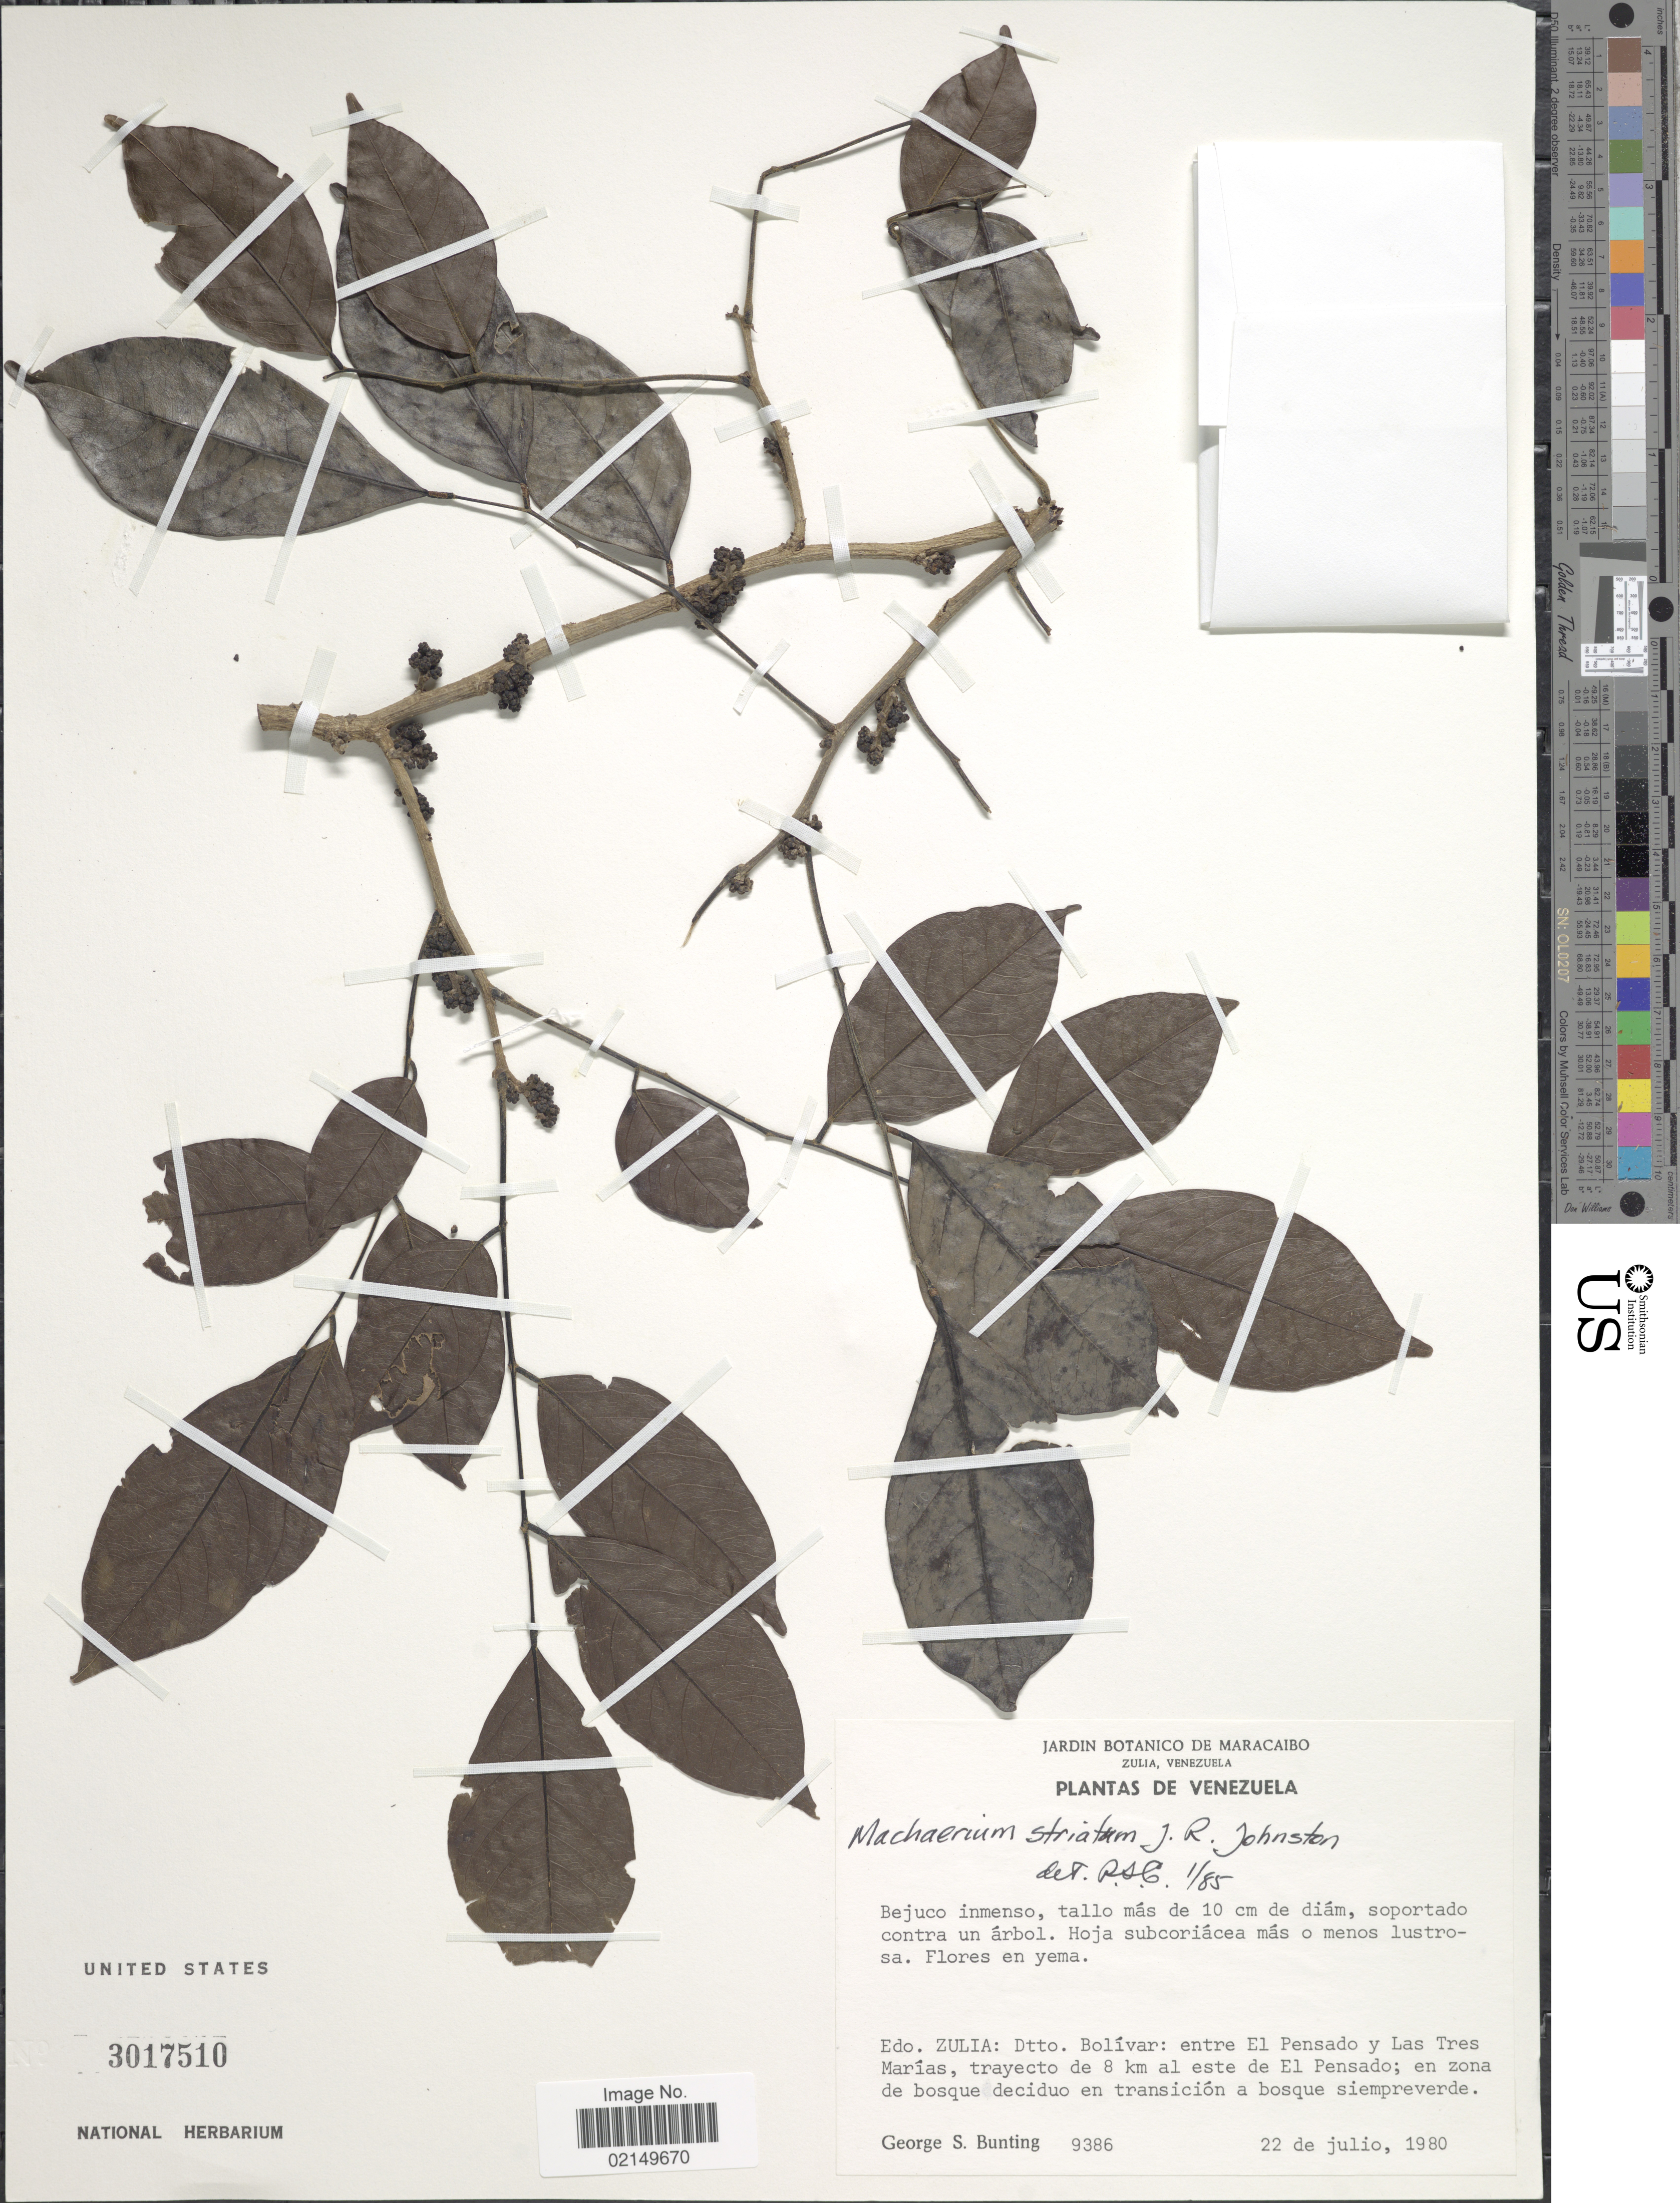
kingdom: Plantae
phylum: Tracheophyta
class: Magnoliopsida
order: Fabales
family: Fabaceae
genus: Machaerium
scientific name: Machaerium striatum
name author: J.R. Johnst.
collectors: G. S. Bunting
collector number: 9386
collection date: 1980-07-22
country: Venezuela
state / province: Zulia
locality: Edo. Zulia: Dtto. Bolivar: entre El Pensado y Las Tres Marias, trayecto de 8 km al este de El Pensado; en zona de bosque deciduo en transicion a bosque siempreverde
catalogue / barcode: US 3017510